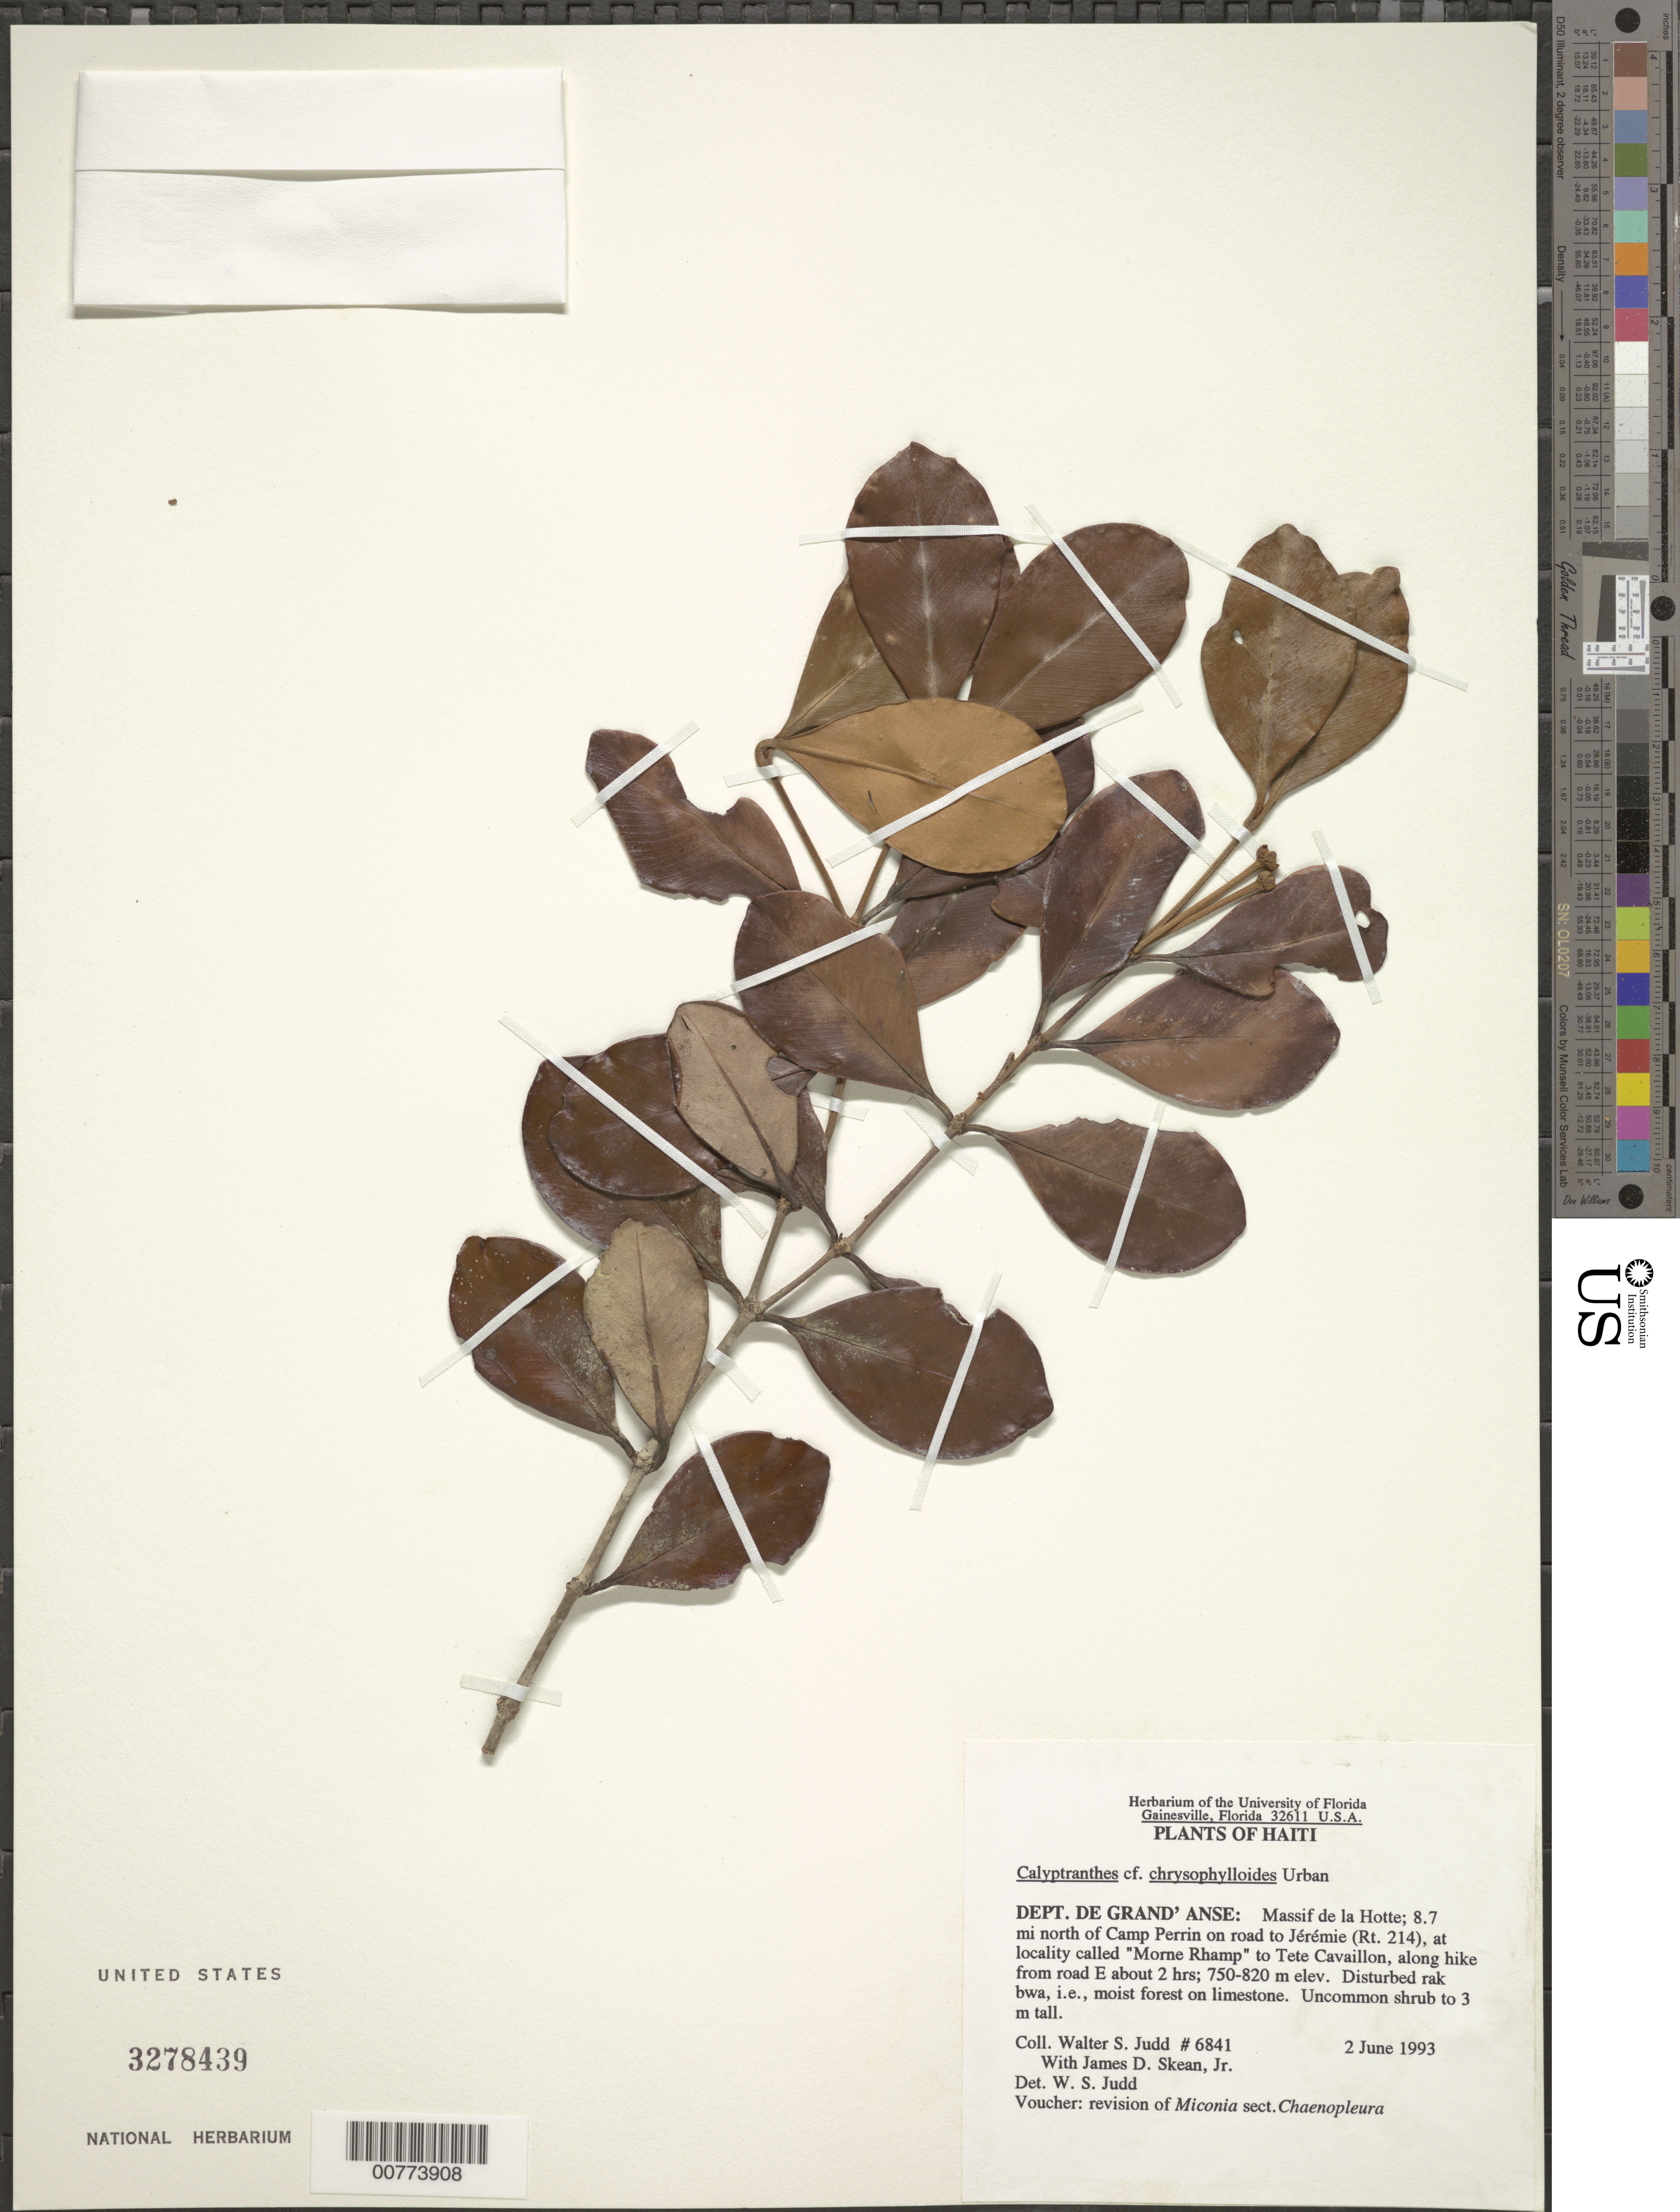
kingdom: Plantae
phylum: Tracheophyta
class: Magnoliopsida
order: Myrtales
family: Myrtaceae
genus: Myrcia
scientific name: Myrcia chrysophylloides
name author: (Urb. & Ekman) K. Campbell & Peguero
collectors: W. S. Judd & J. D. Skean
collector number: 6841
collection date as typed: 02 Jun 1993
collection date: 1993-06-02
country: Haiti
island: Hispaniola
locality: Massif de la Hotte; 8.7 miles north of Camp Perrin on road to Jérémie (Rt. 214), at locality called "Morne Rhamp" to Tete Cavaillon, along hike from road east about 2 hours.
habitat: Disturbed "rak bwa", I.e., moist forest on limestone.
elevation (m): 750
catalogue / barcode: US 3278439